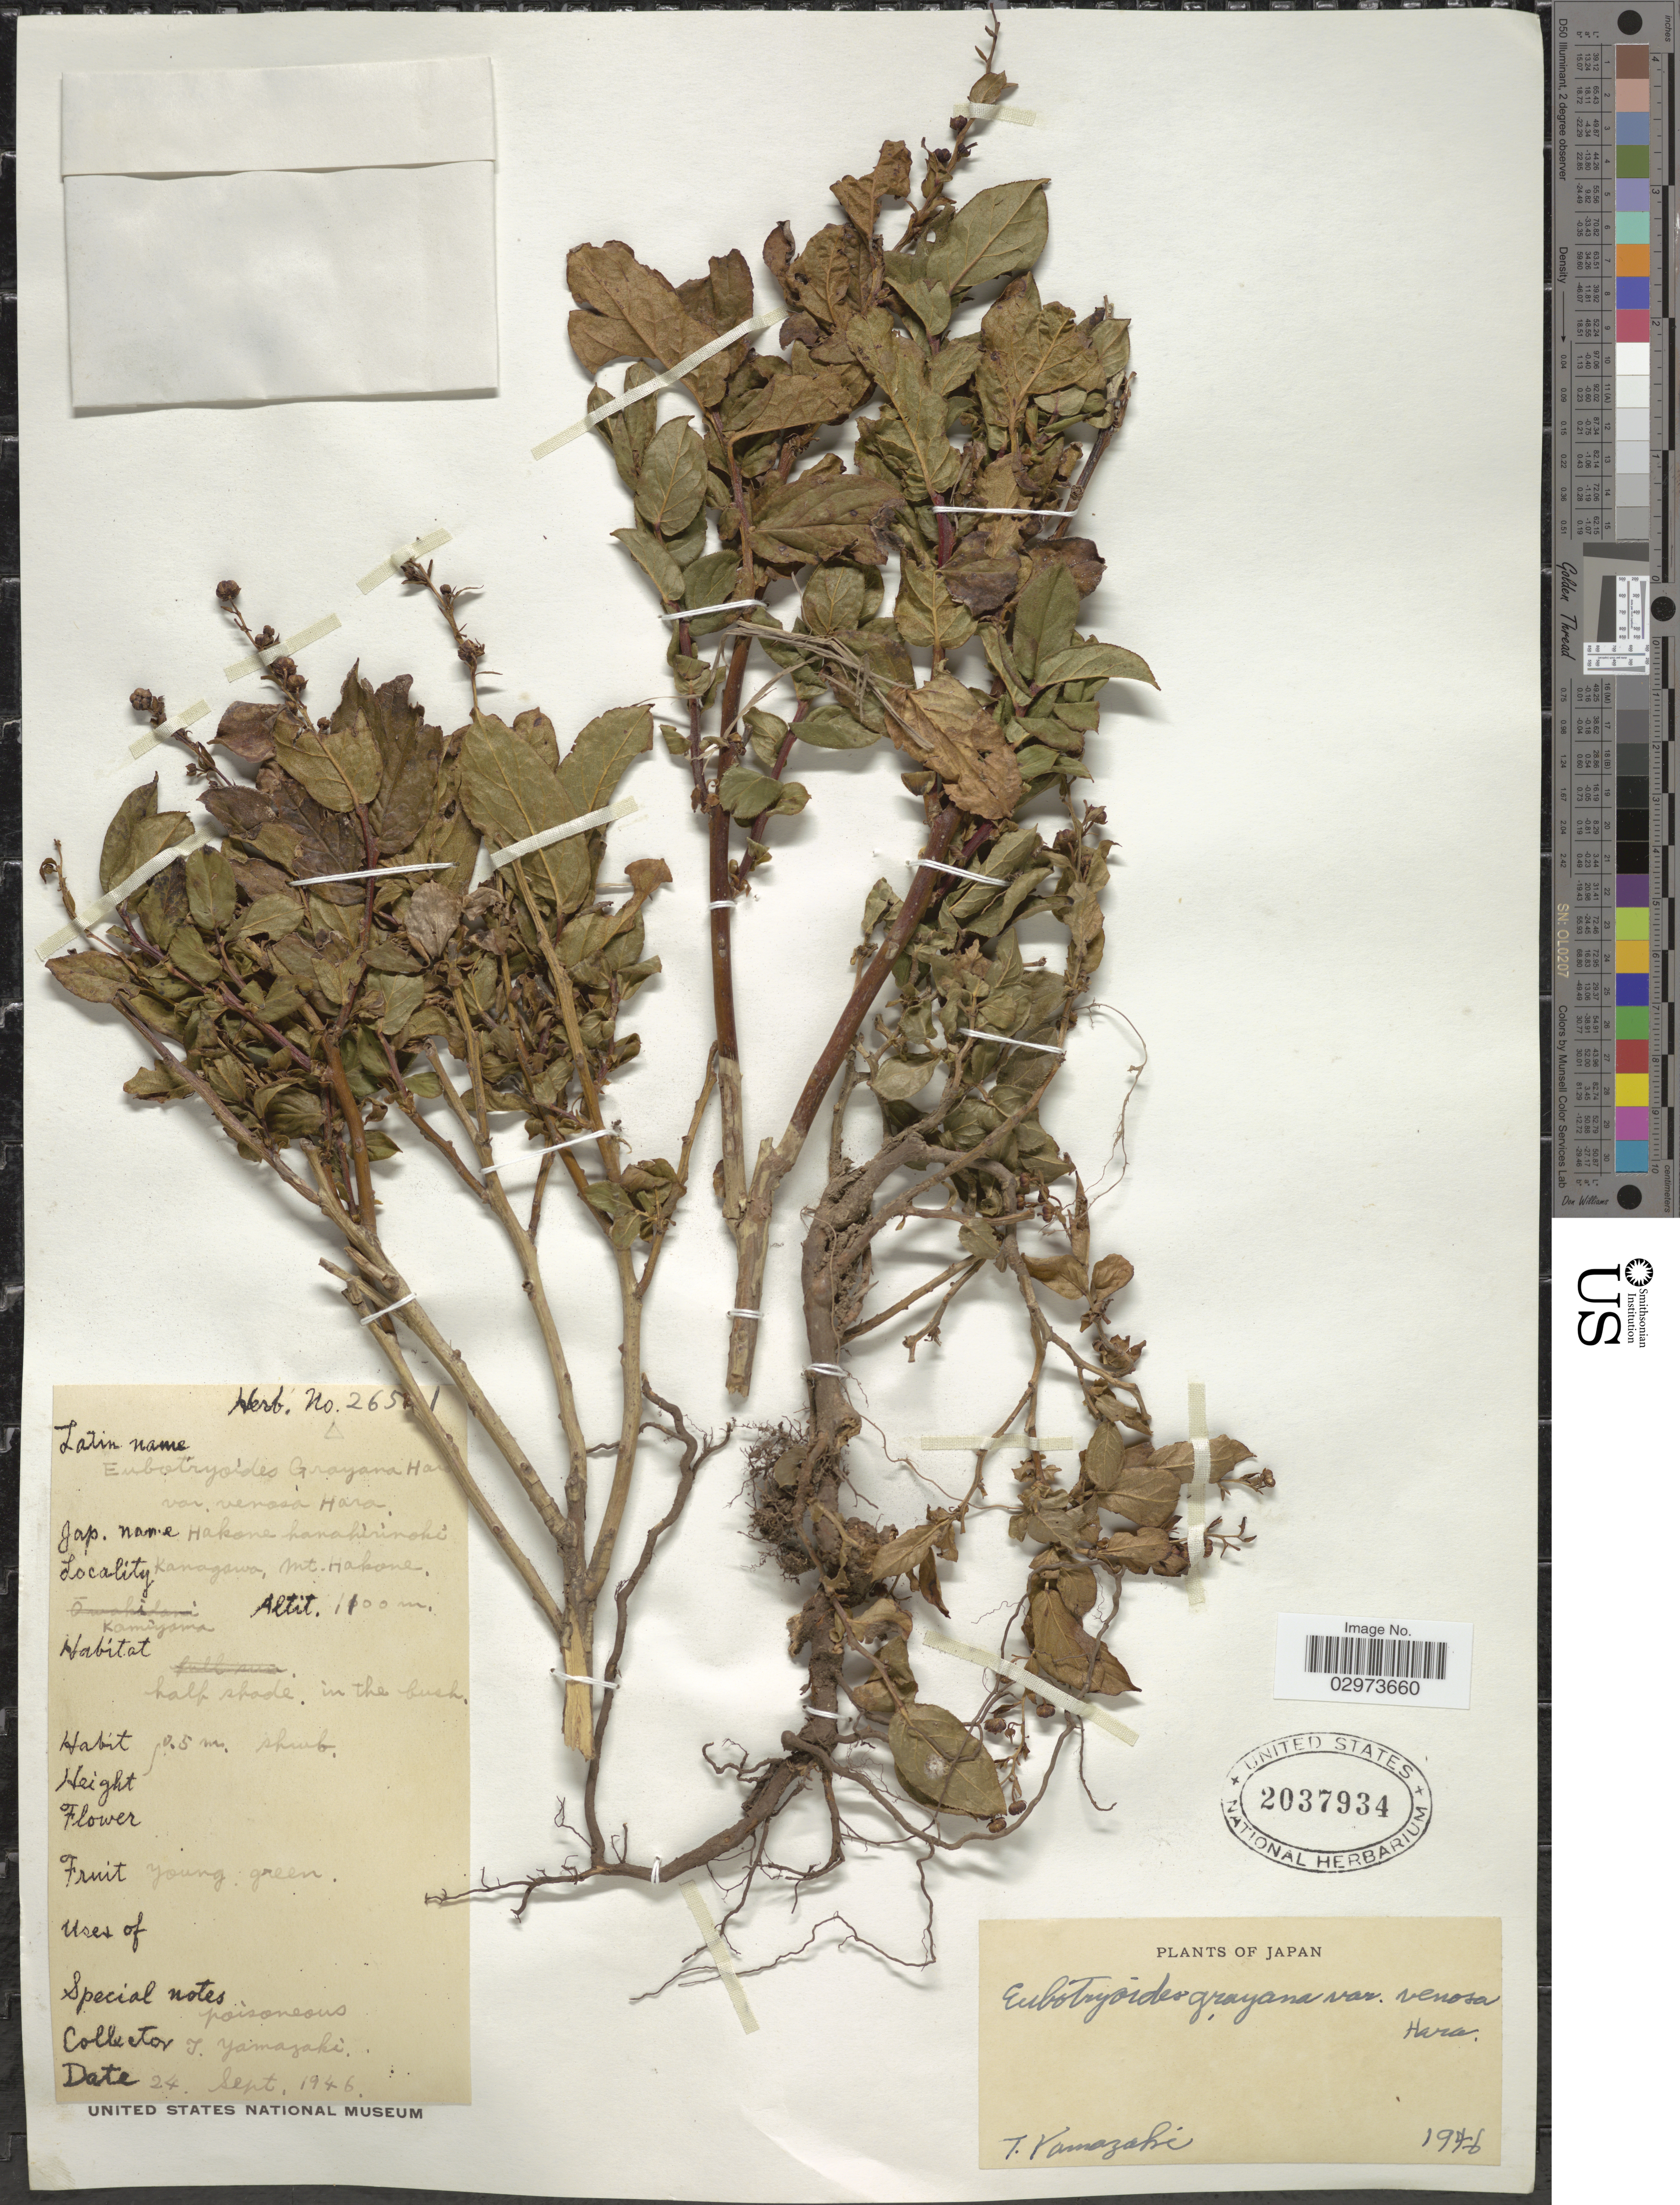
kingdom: Plantae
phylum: Tracheophyta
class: Magnoliopsida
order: Ericales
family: Ericaceae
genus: Leucothoe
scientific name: Leucothoë grayana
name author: Maxim.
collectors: T. Yamazaki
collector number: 265!1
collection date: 1946-09-24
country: Japan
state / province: Kanagawa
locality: Mt. Hakone. Kamiyama.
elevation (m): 1100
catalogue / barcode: US 2037934